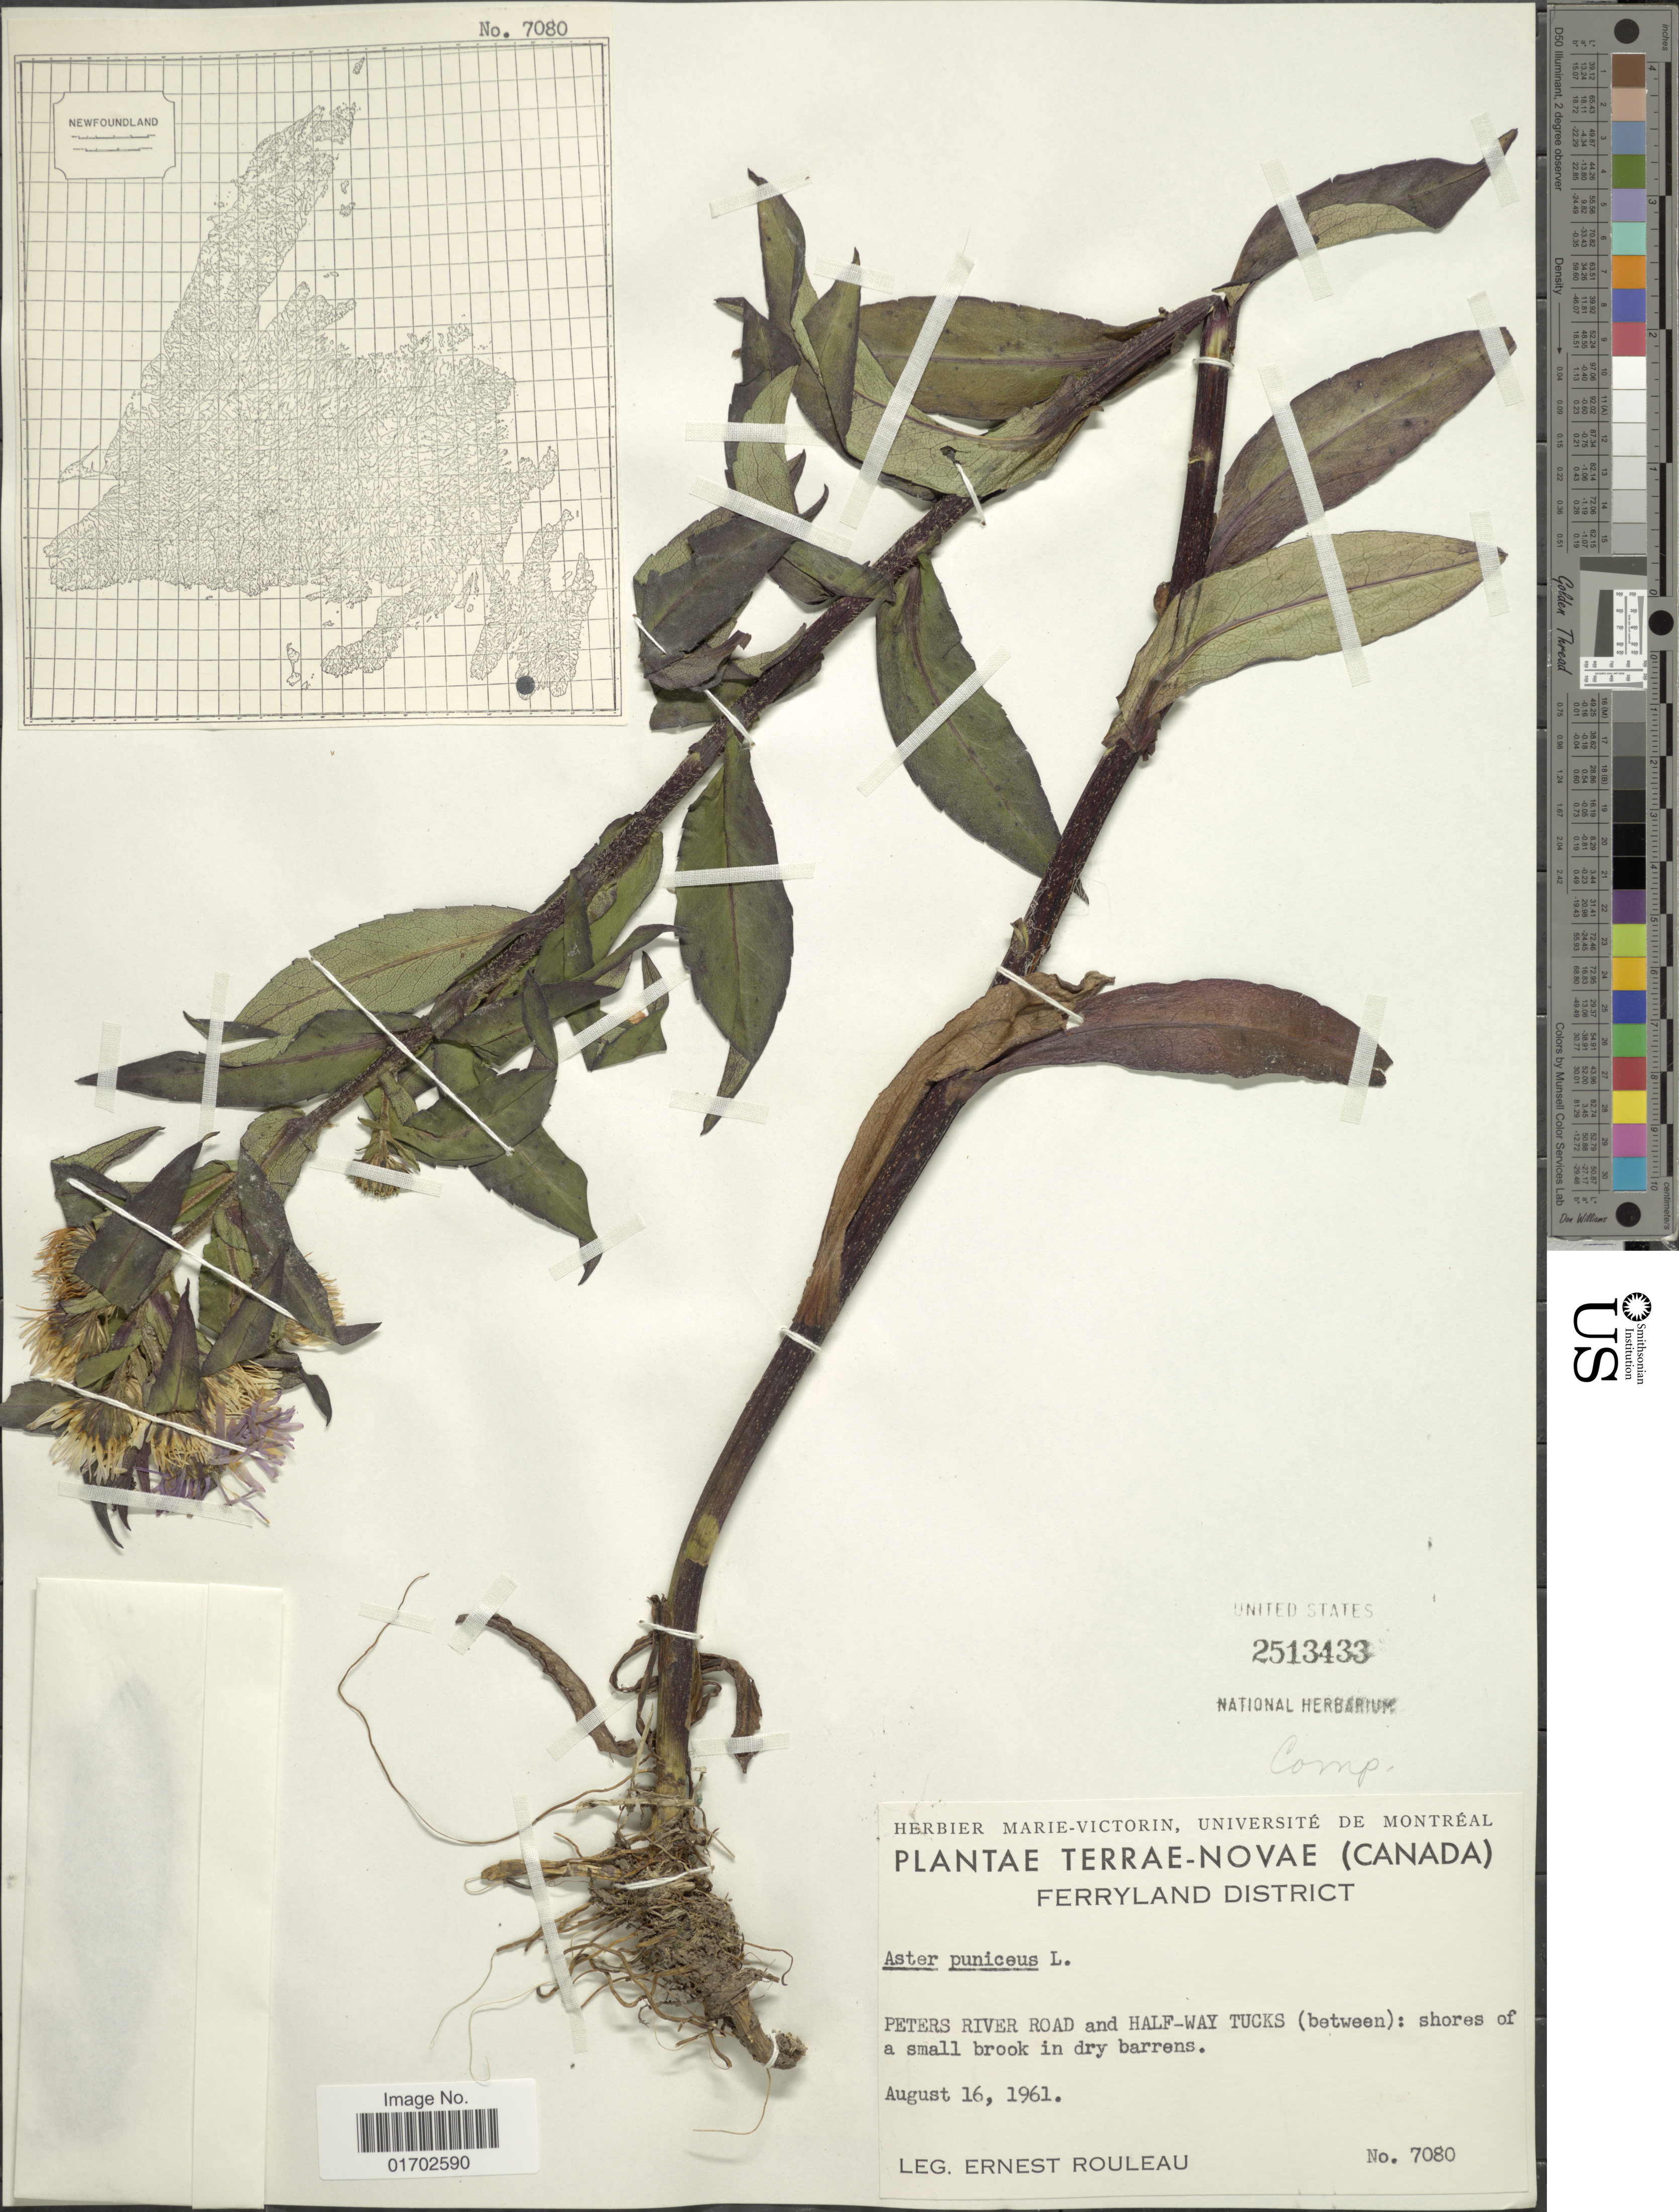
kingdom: Plantae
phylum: Tracheophyta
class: Magnoliopsida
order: Asterales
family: Asteraceae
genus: Symphyotrichum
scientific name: Symphyotrichum puniceum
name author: (L.) Á. Löve & D. Löve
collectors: E. Rouleau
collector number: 7080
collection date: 1961-08-16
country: Canada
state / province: Newfoundland and Labrador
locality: Terrae-Novae, Ferryland District, Peters River Road and Half-Way Tucks (between): shores of a small brook in dry barrens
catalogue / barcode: US 2513433